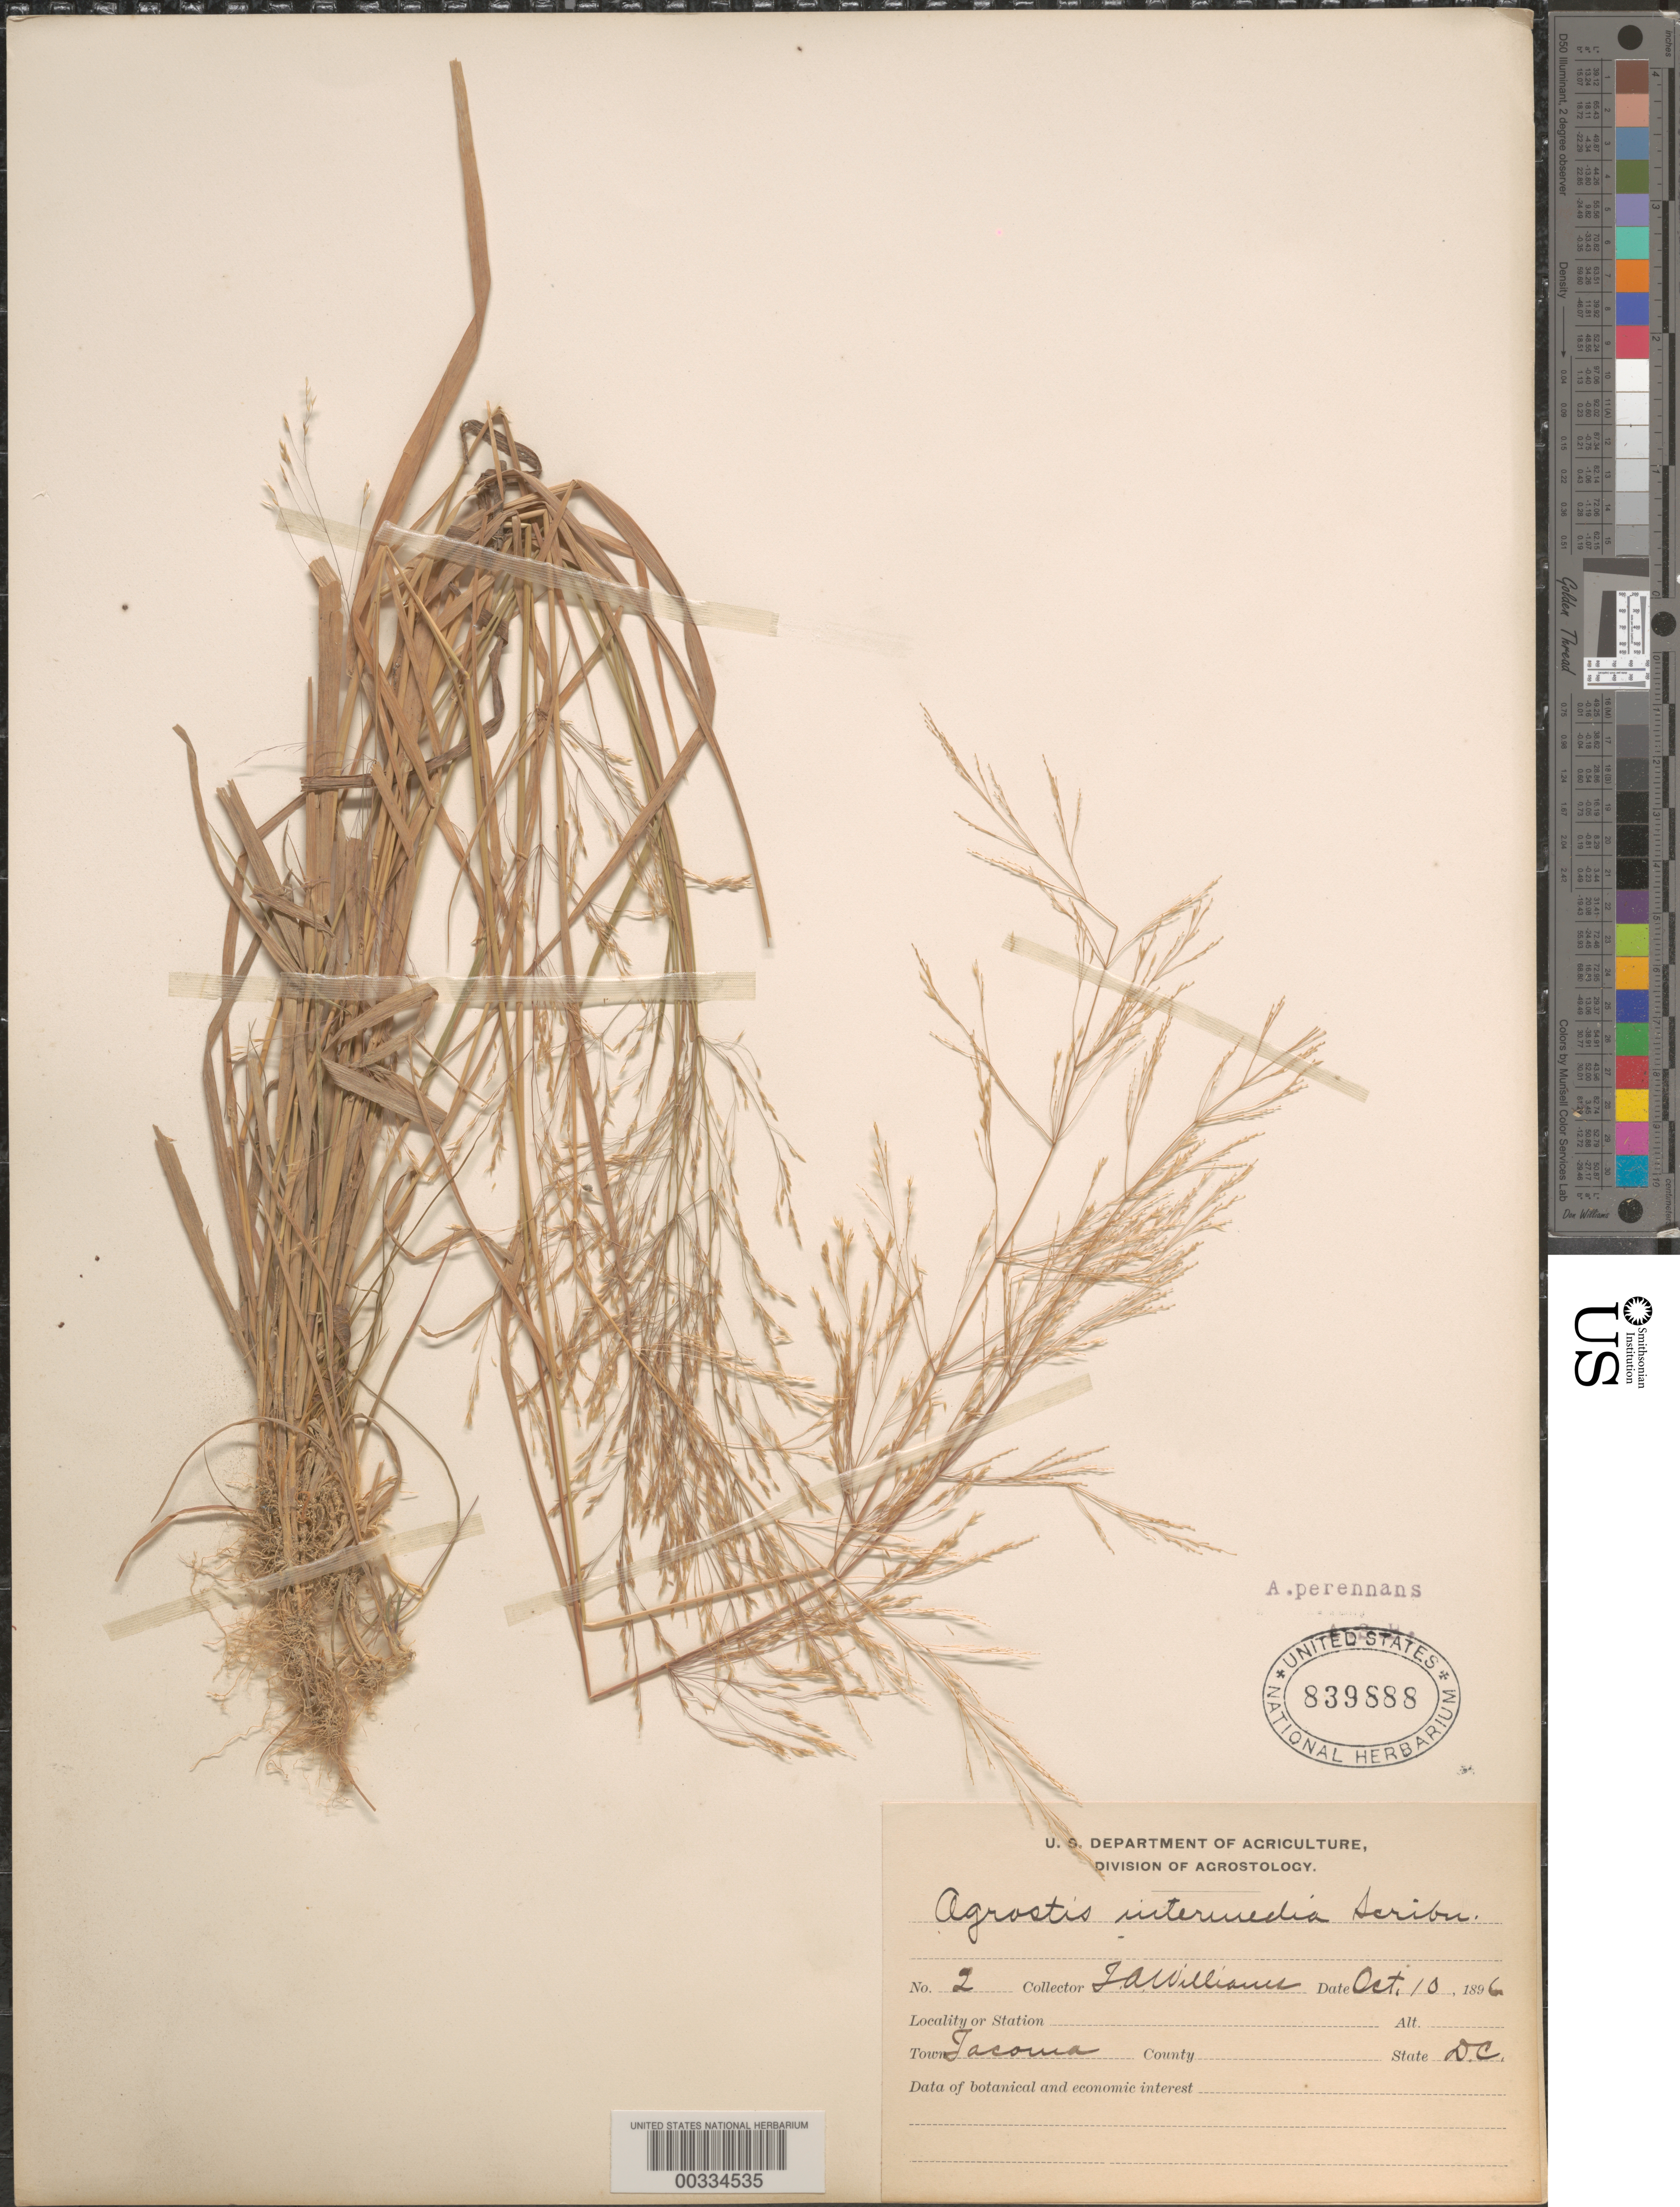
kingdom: Plantae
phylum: Tracheophyta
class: Liliopsida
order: Poales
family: Poaceae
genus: Agrostis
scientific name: Agrostis perennans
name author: (Walter) Tuck.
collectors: T. A. Williams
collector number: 2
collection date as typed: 10 Oct 1896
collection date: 1896-10-10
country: United States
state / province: District of Columbia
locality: Takoma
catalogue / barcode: US 839888